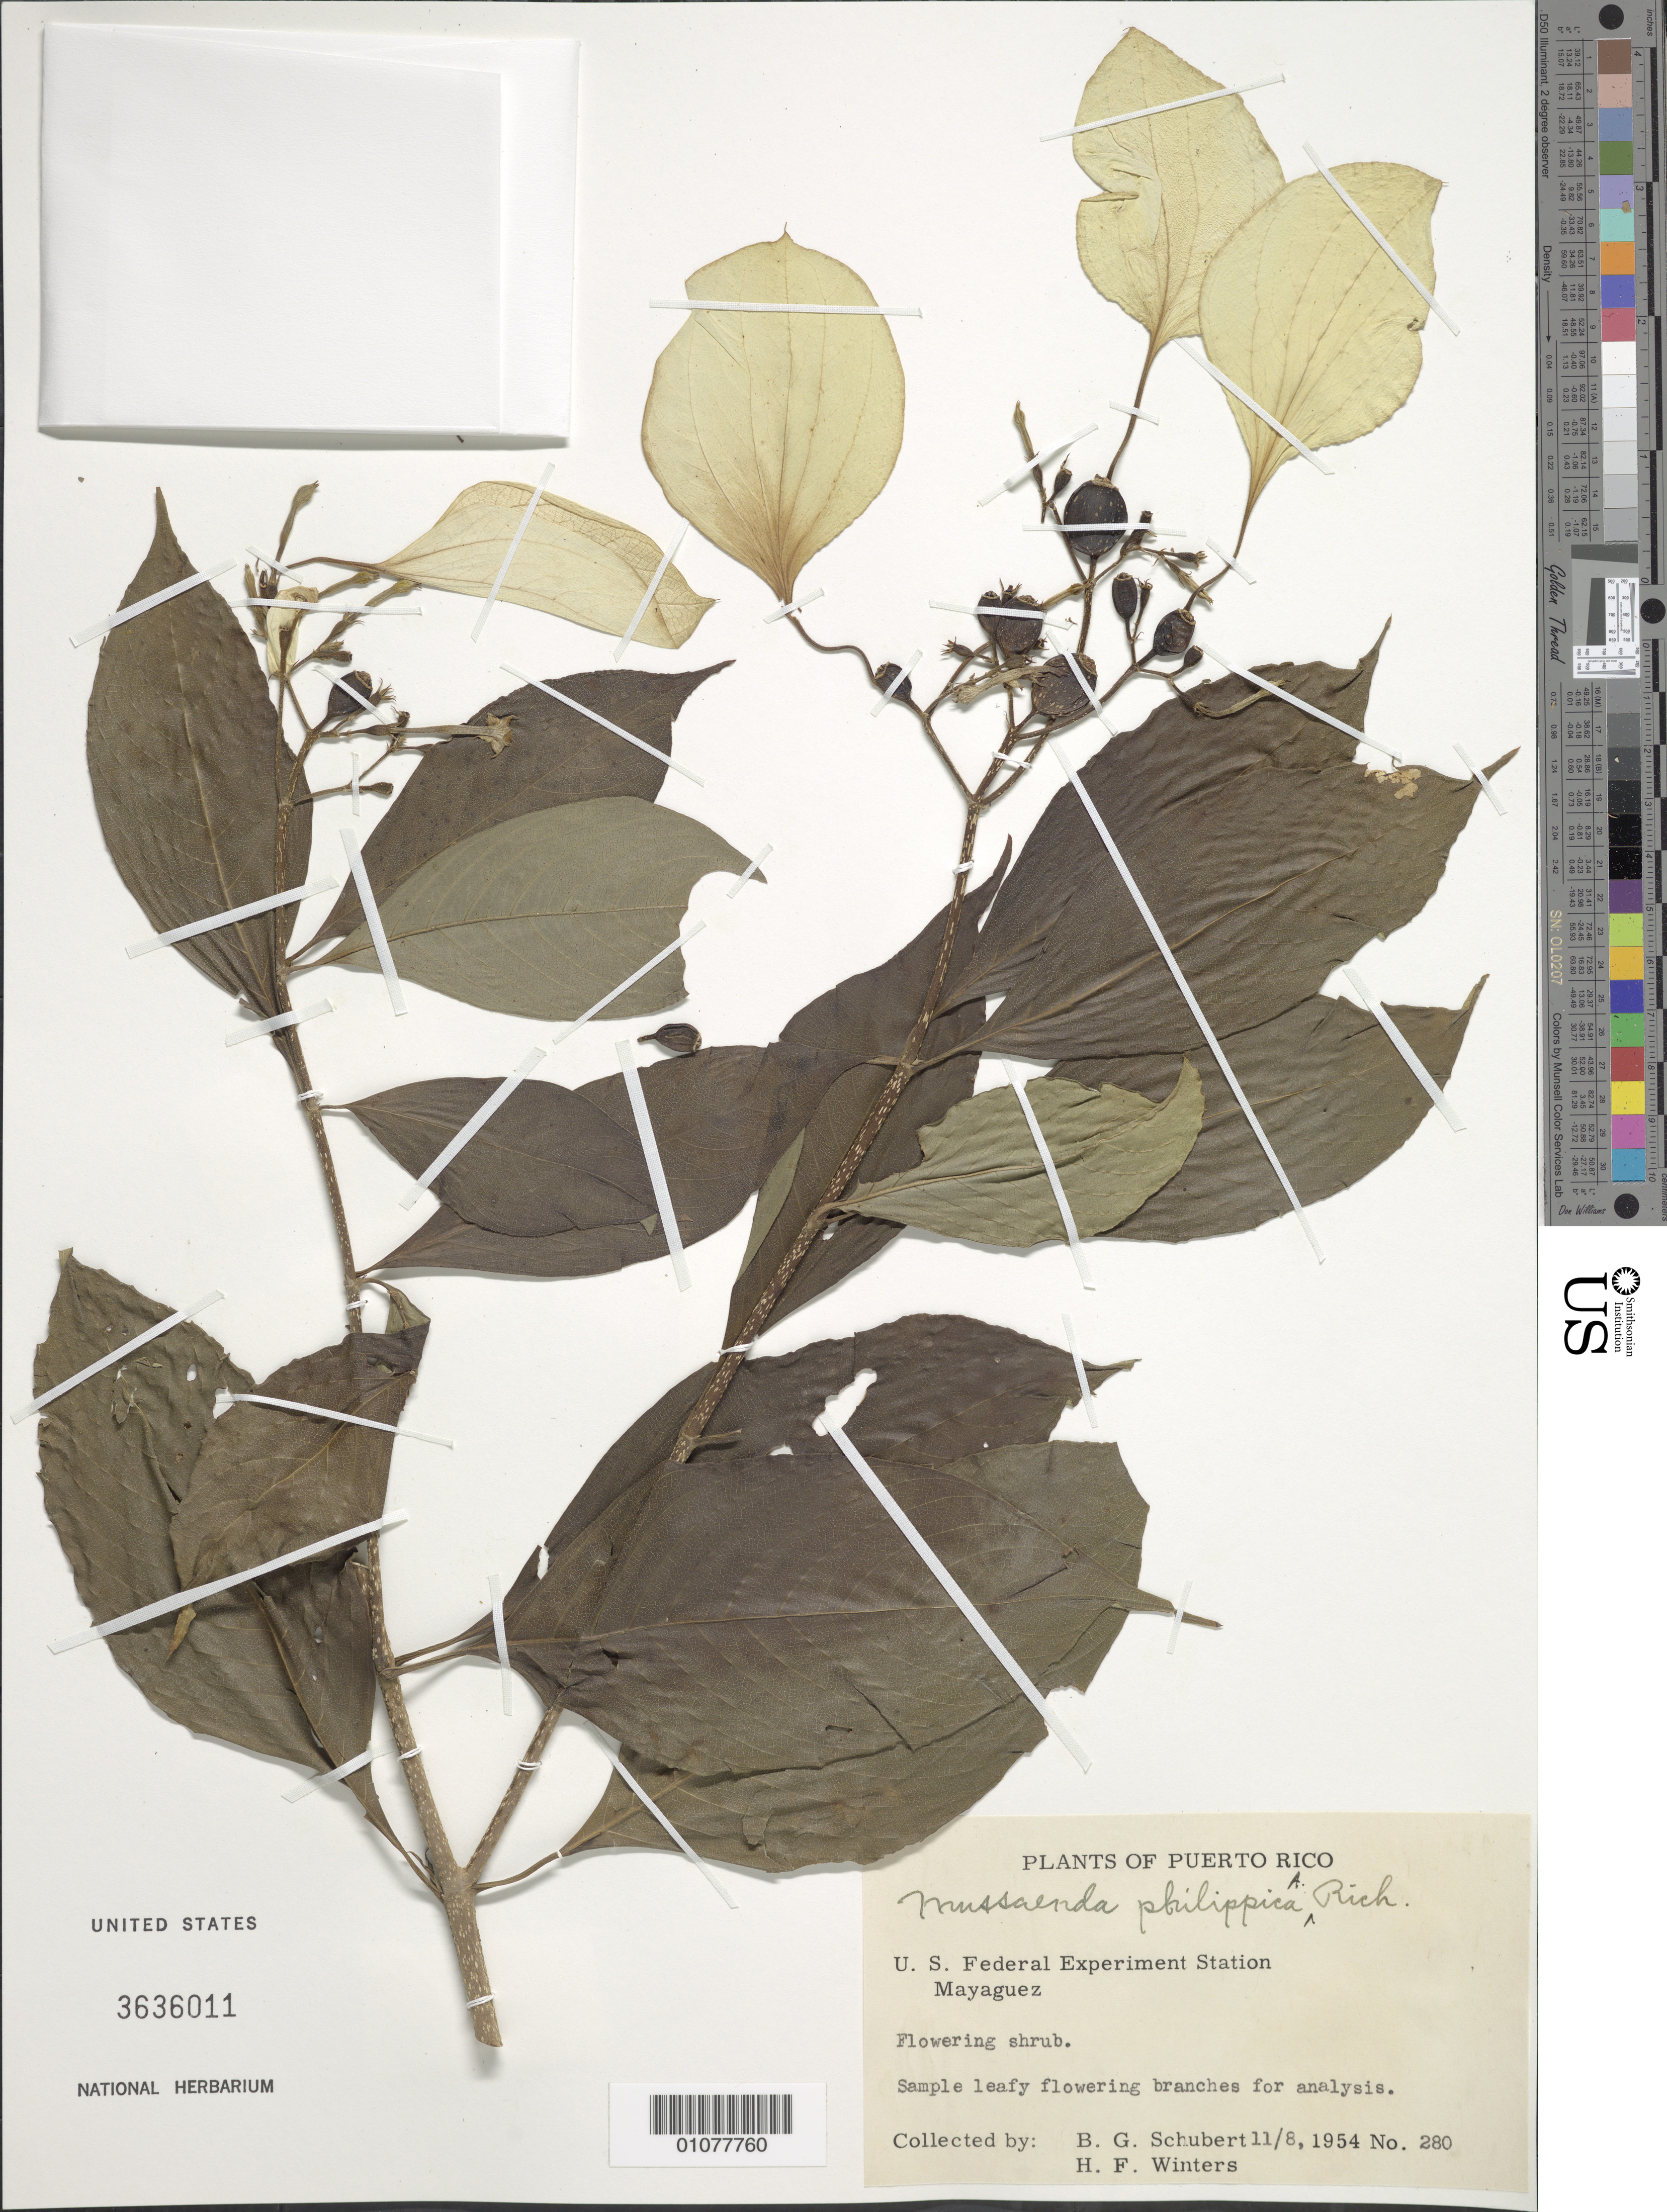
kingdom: Plantae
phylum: Tracheophyta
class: Magnoliopsida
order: Gentianales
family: Rubiaceae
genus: Mussaenda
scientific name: Mussaenda philippica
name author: A. Rich.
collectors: B. Schubert & H. Winters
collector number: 280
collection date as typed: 08 Nov 1954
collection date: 1954-11-08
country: Puerto Rico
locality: U.S. Federal Experiment Station, Mayaguez.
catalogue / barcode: US 3636011